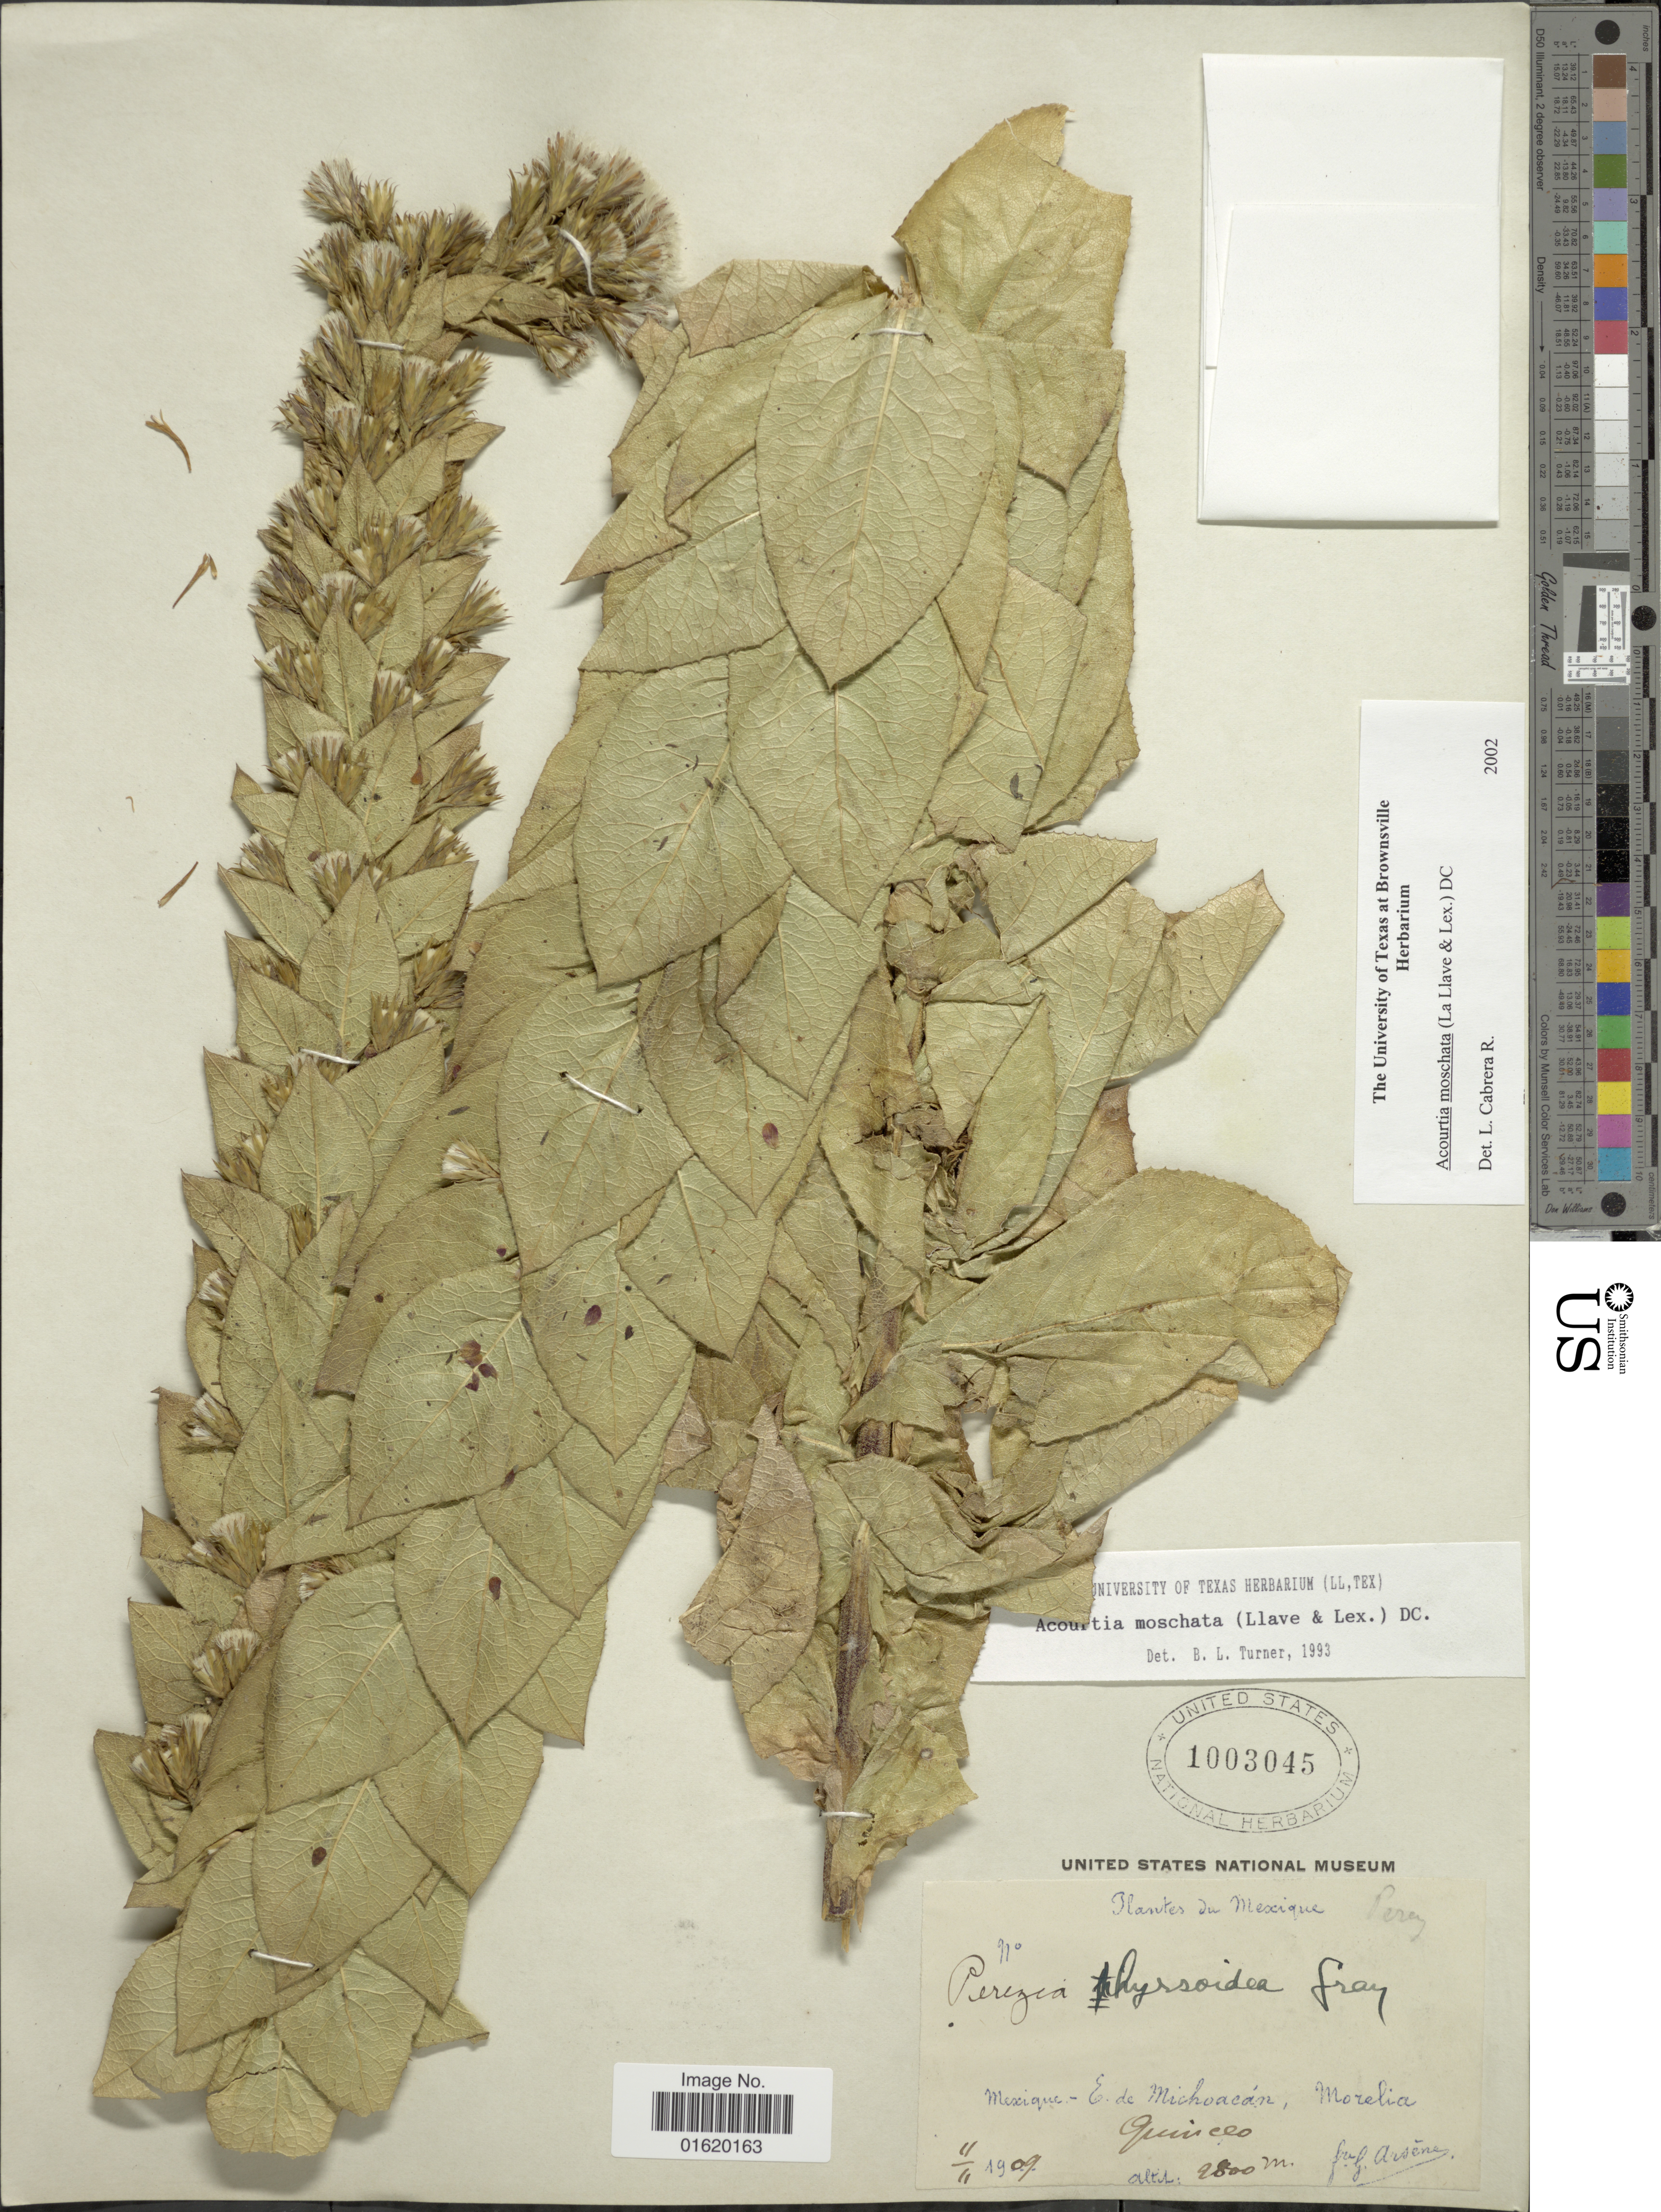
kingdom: Plantae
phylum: Tracheophyta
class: Magnoliopsida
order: Asterales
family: Asteraceae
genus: Acourtia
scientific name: Acourtia moschata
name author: DC.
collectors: Bro. G. Arsène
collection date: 1909-11-11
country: Mexico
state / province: Michoacán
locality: E. de Michoacan, Morelia, Quinceo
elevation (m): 2800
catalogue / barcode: US 1003045